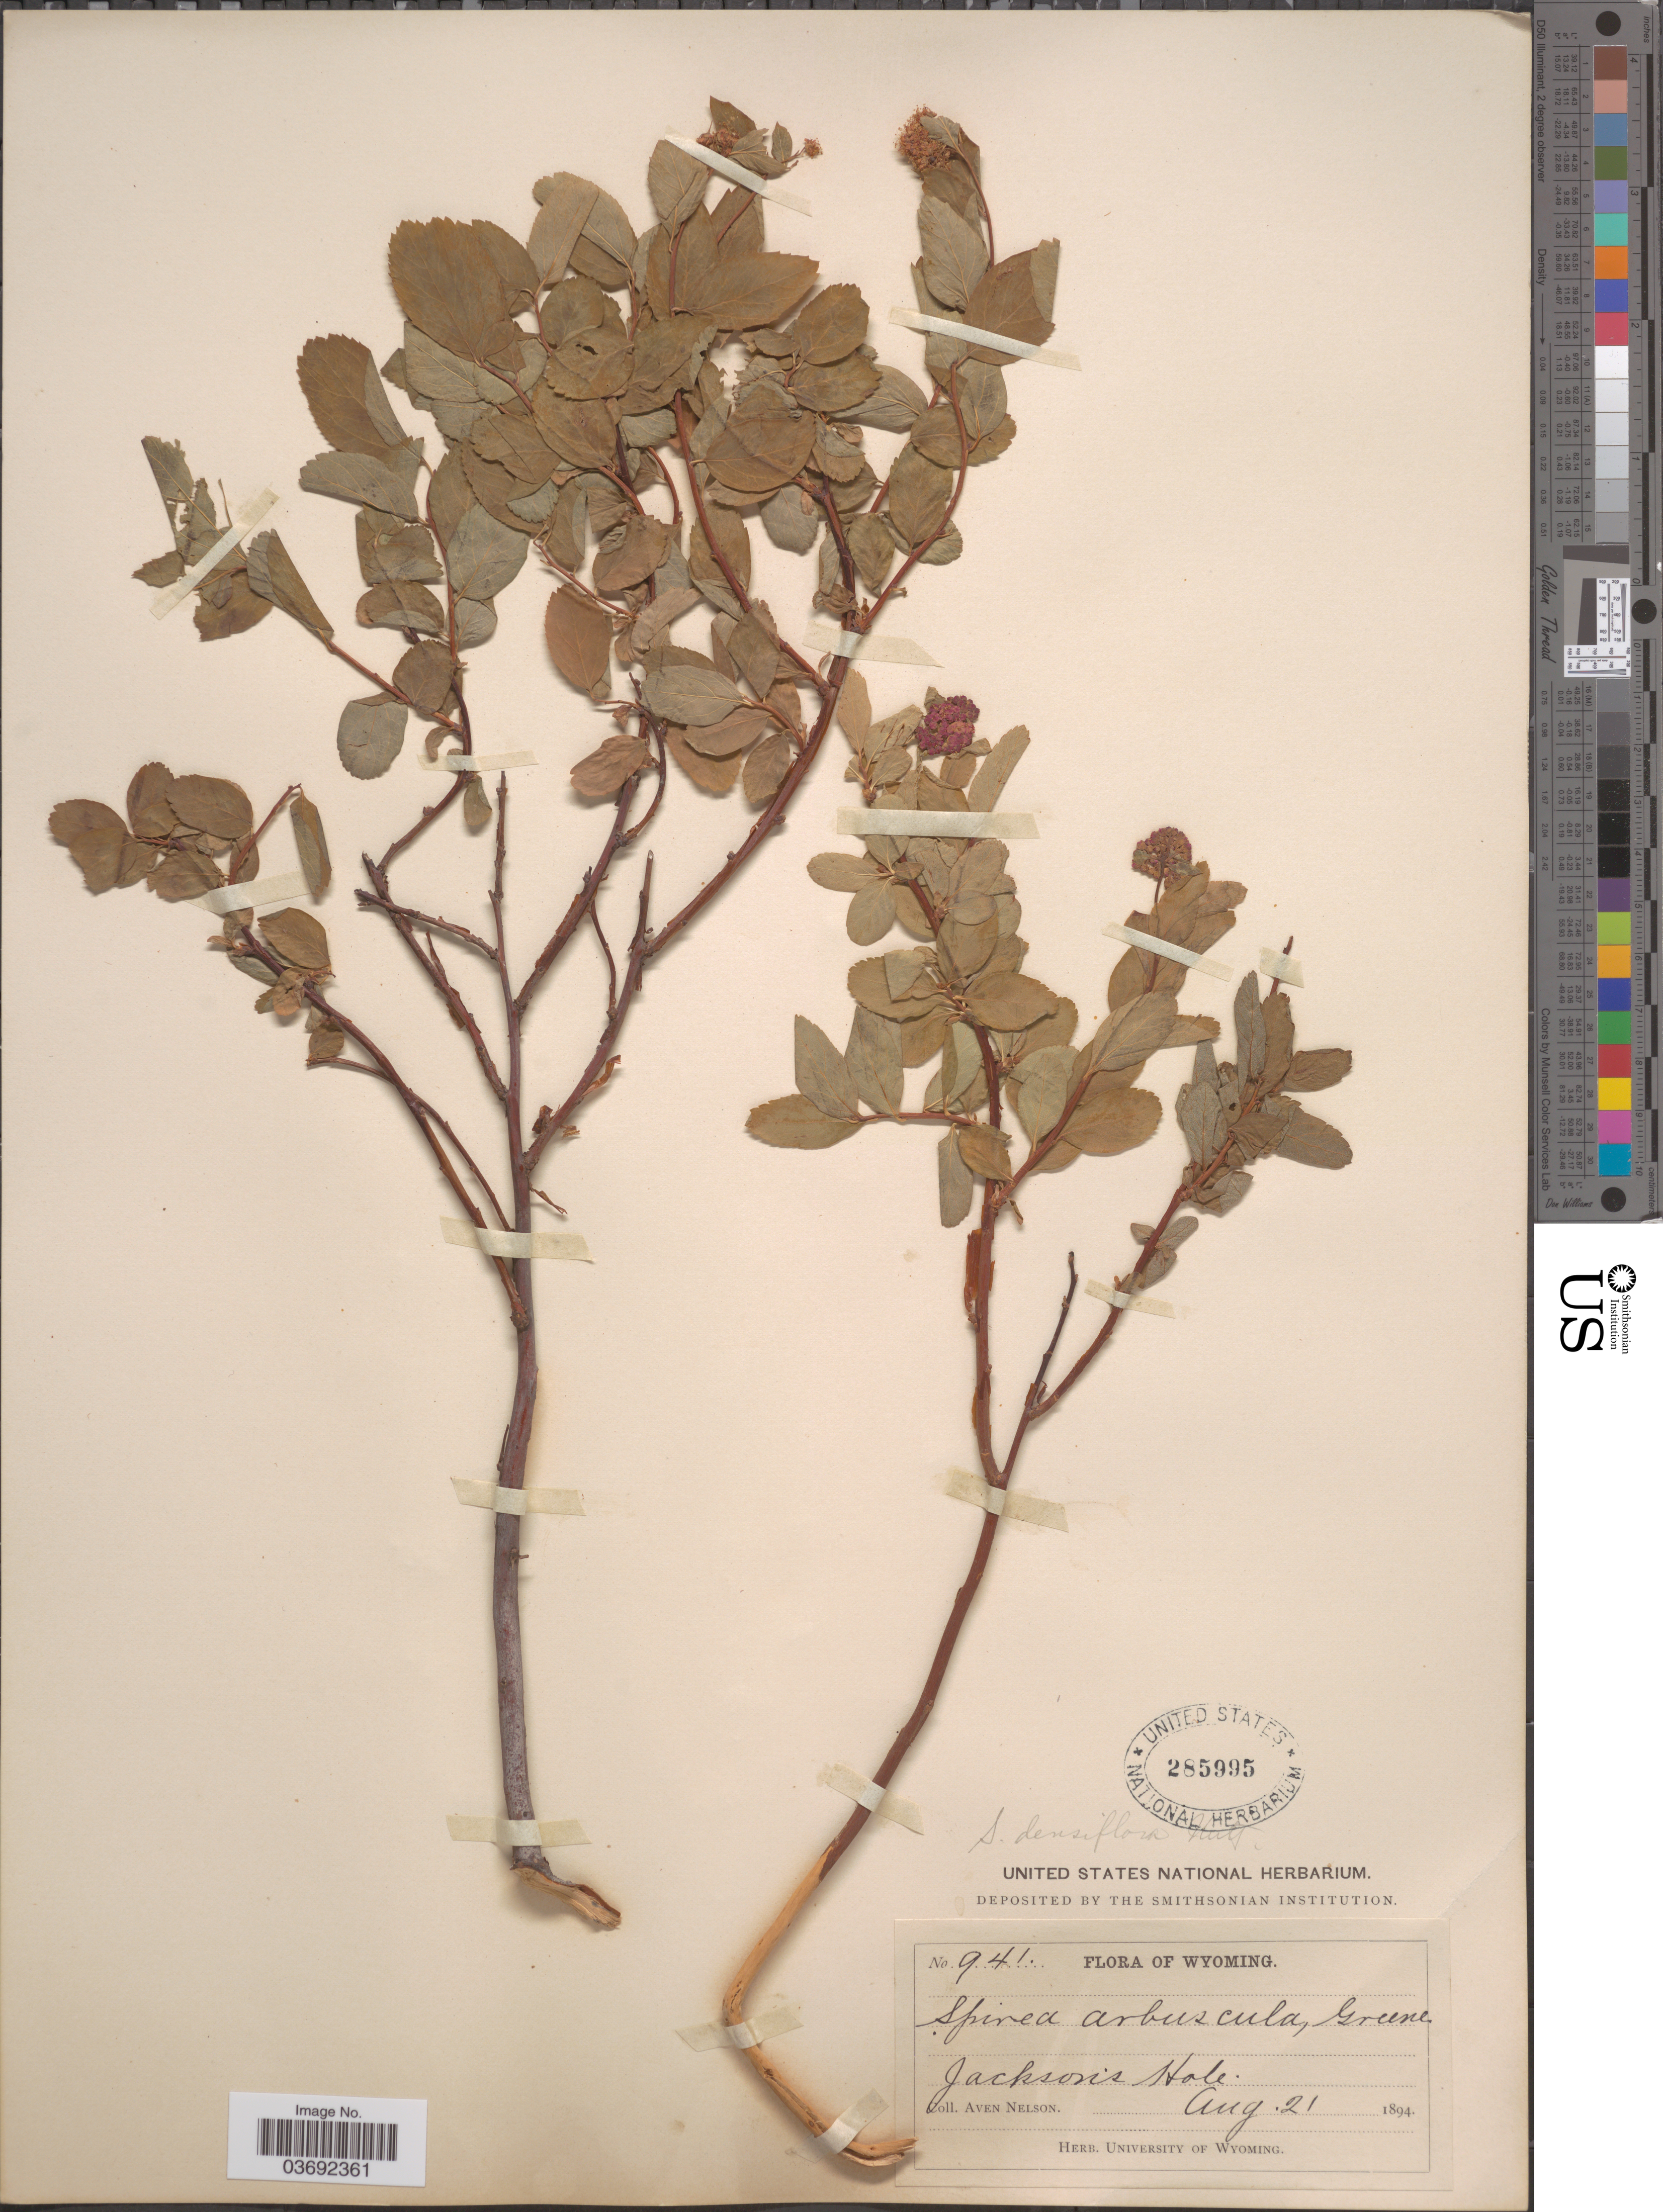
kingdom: Plantae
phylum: Tracheophyta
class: Magnoliopsida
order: Rosales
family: Rosaceae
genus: Spiraea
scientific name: Spiraea densiflora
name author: Nutt. ex Greenm.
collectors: A. Nelson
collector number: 941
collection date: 1894-08-21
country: United States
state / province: Wyoming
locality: Jackson's Hole.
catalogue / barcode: US 285995